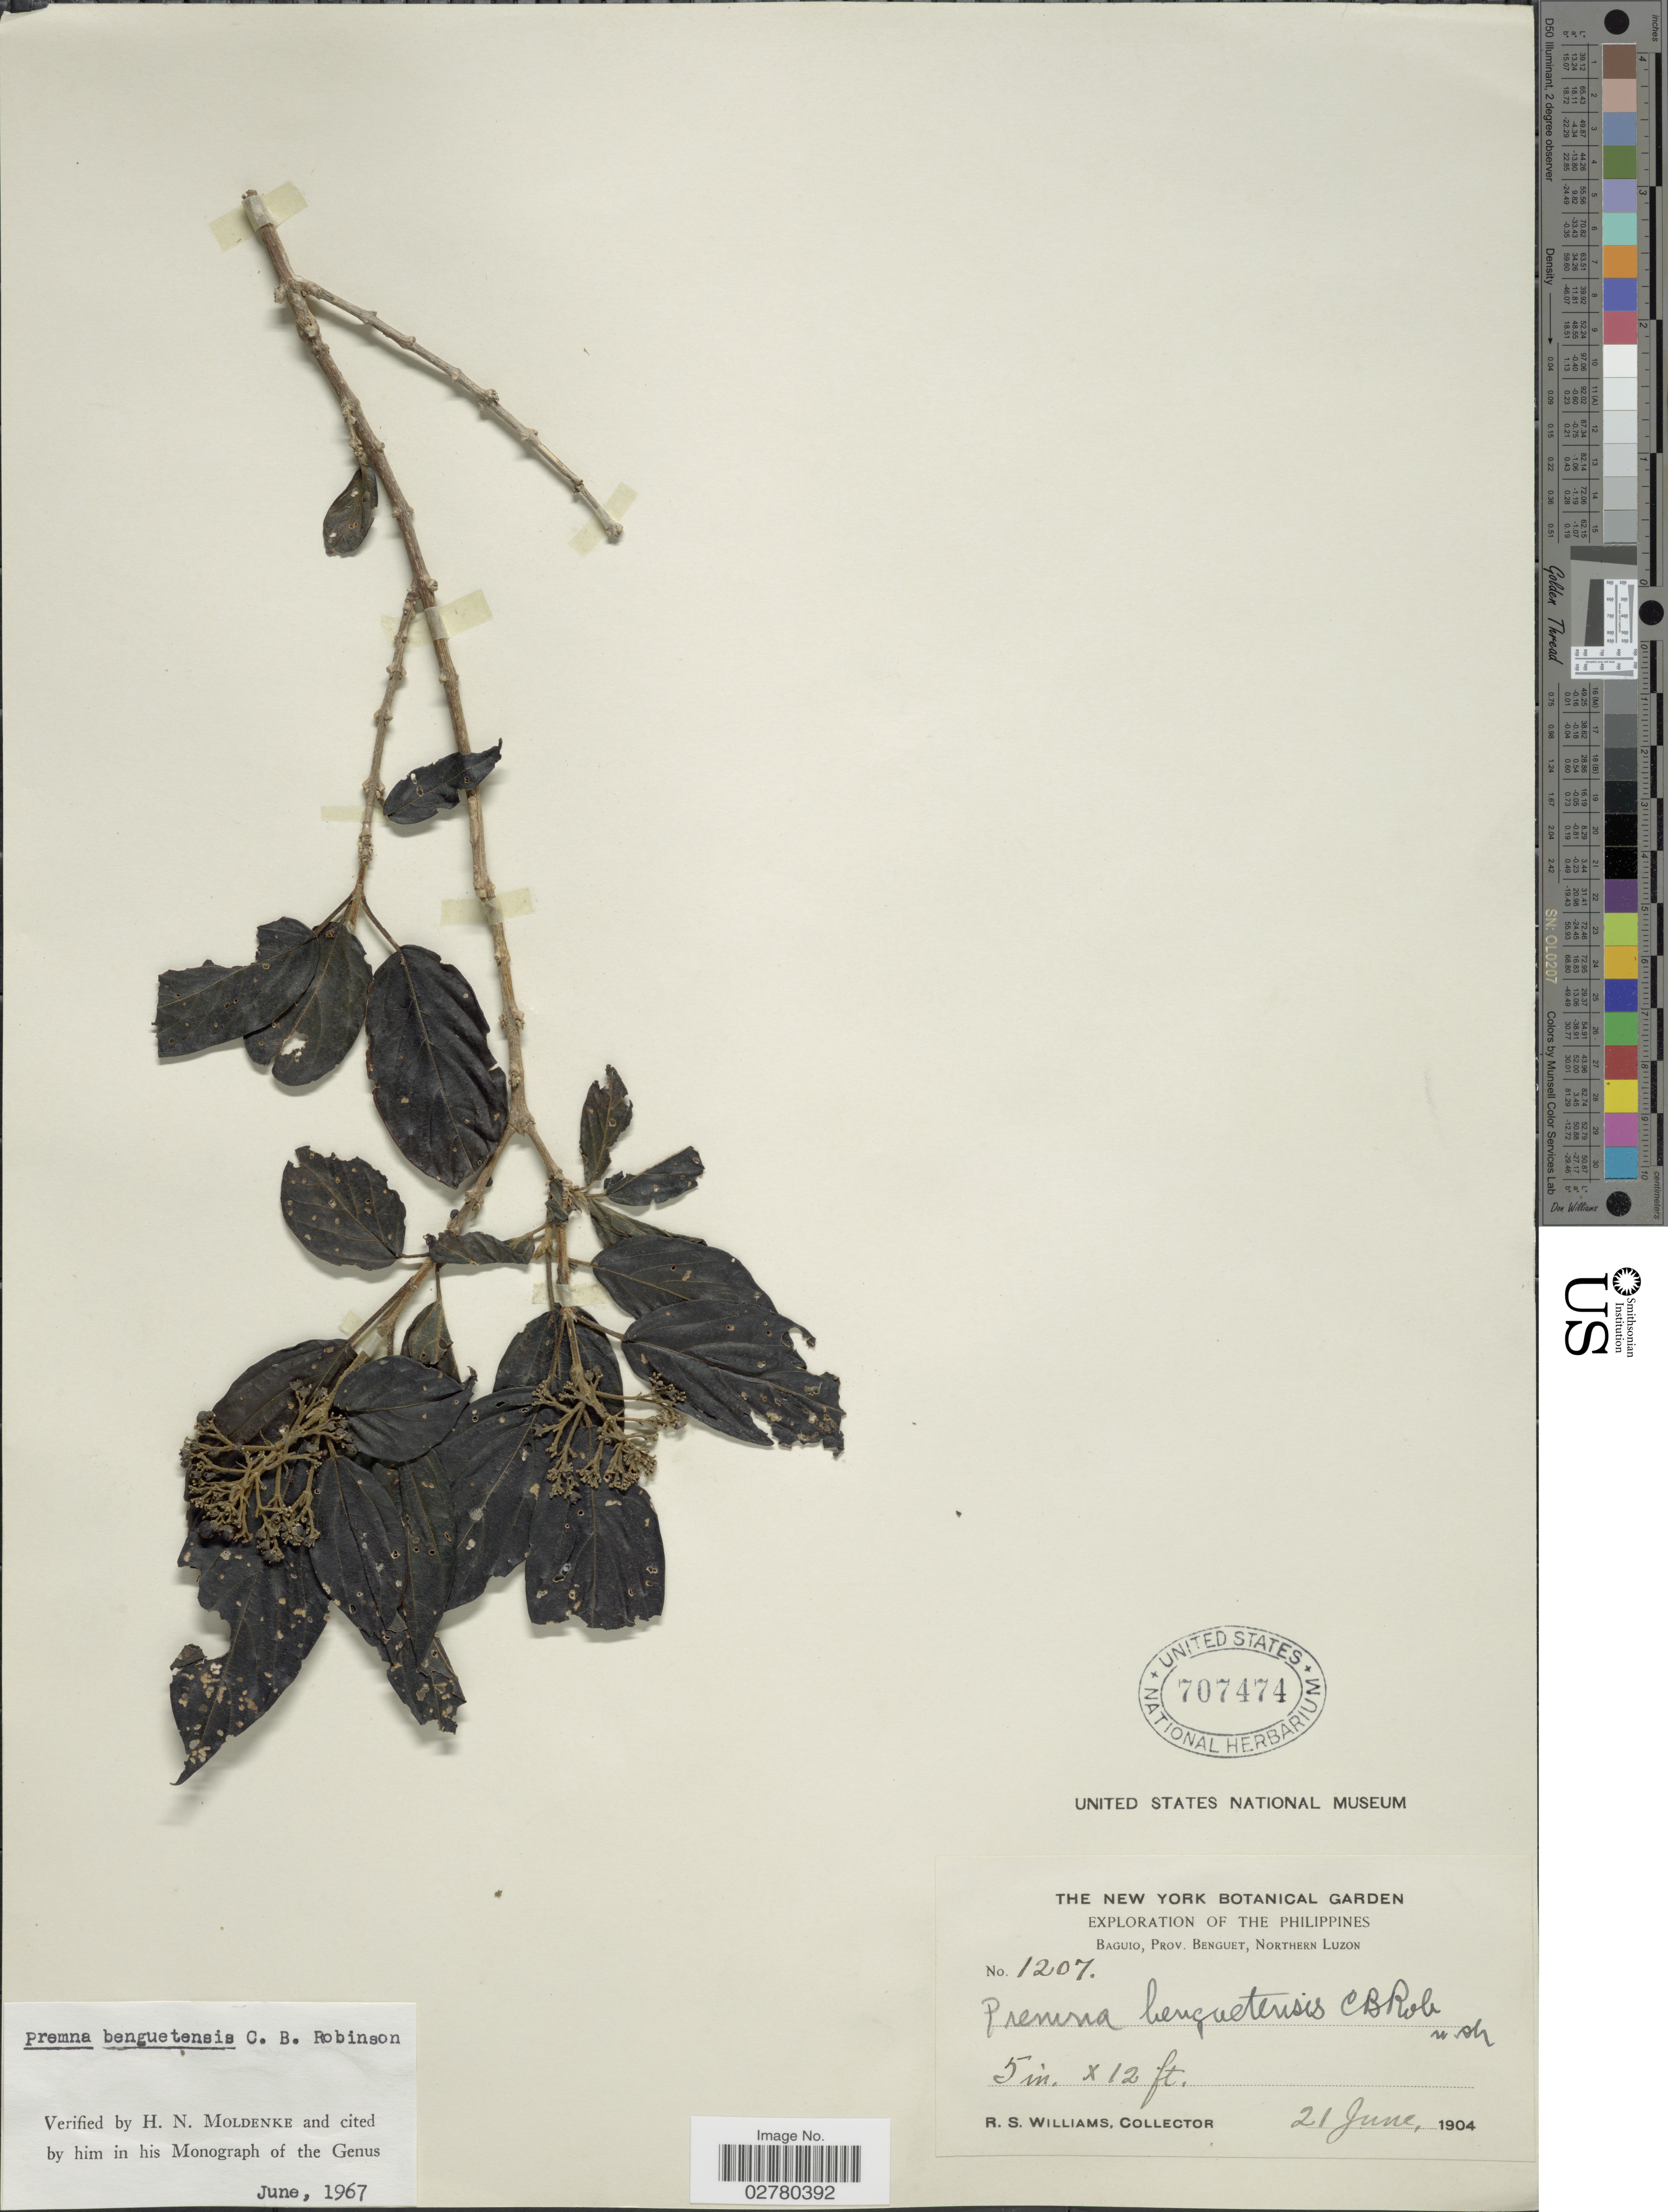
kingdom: Plantae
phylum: Tracheophyta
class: Magnoliopsida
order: Lamiales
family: Lamiaceae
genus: Premna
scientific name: Premna benguetensis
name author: C.B. Rob.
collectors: R. S. Williams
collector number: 1207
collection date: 1904-06-21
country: Philippines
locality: Baguio, Prov. Benguet, Northern Luzon.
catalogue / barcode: US 707474